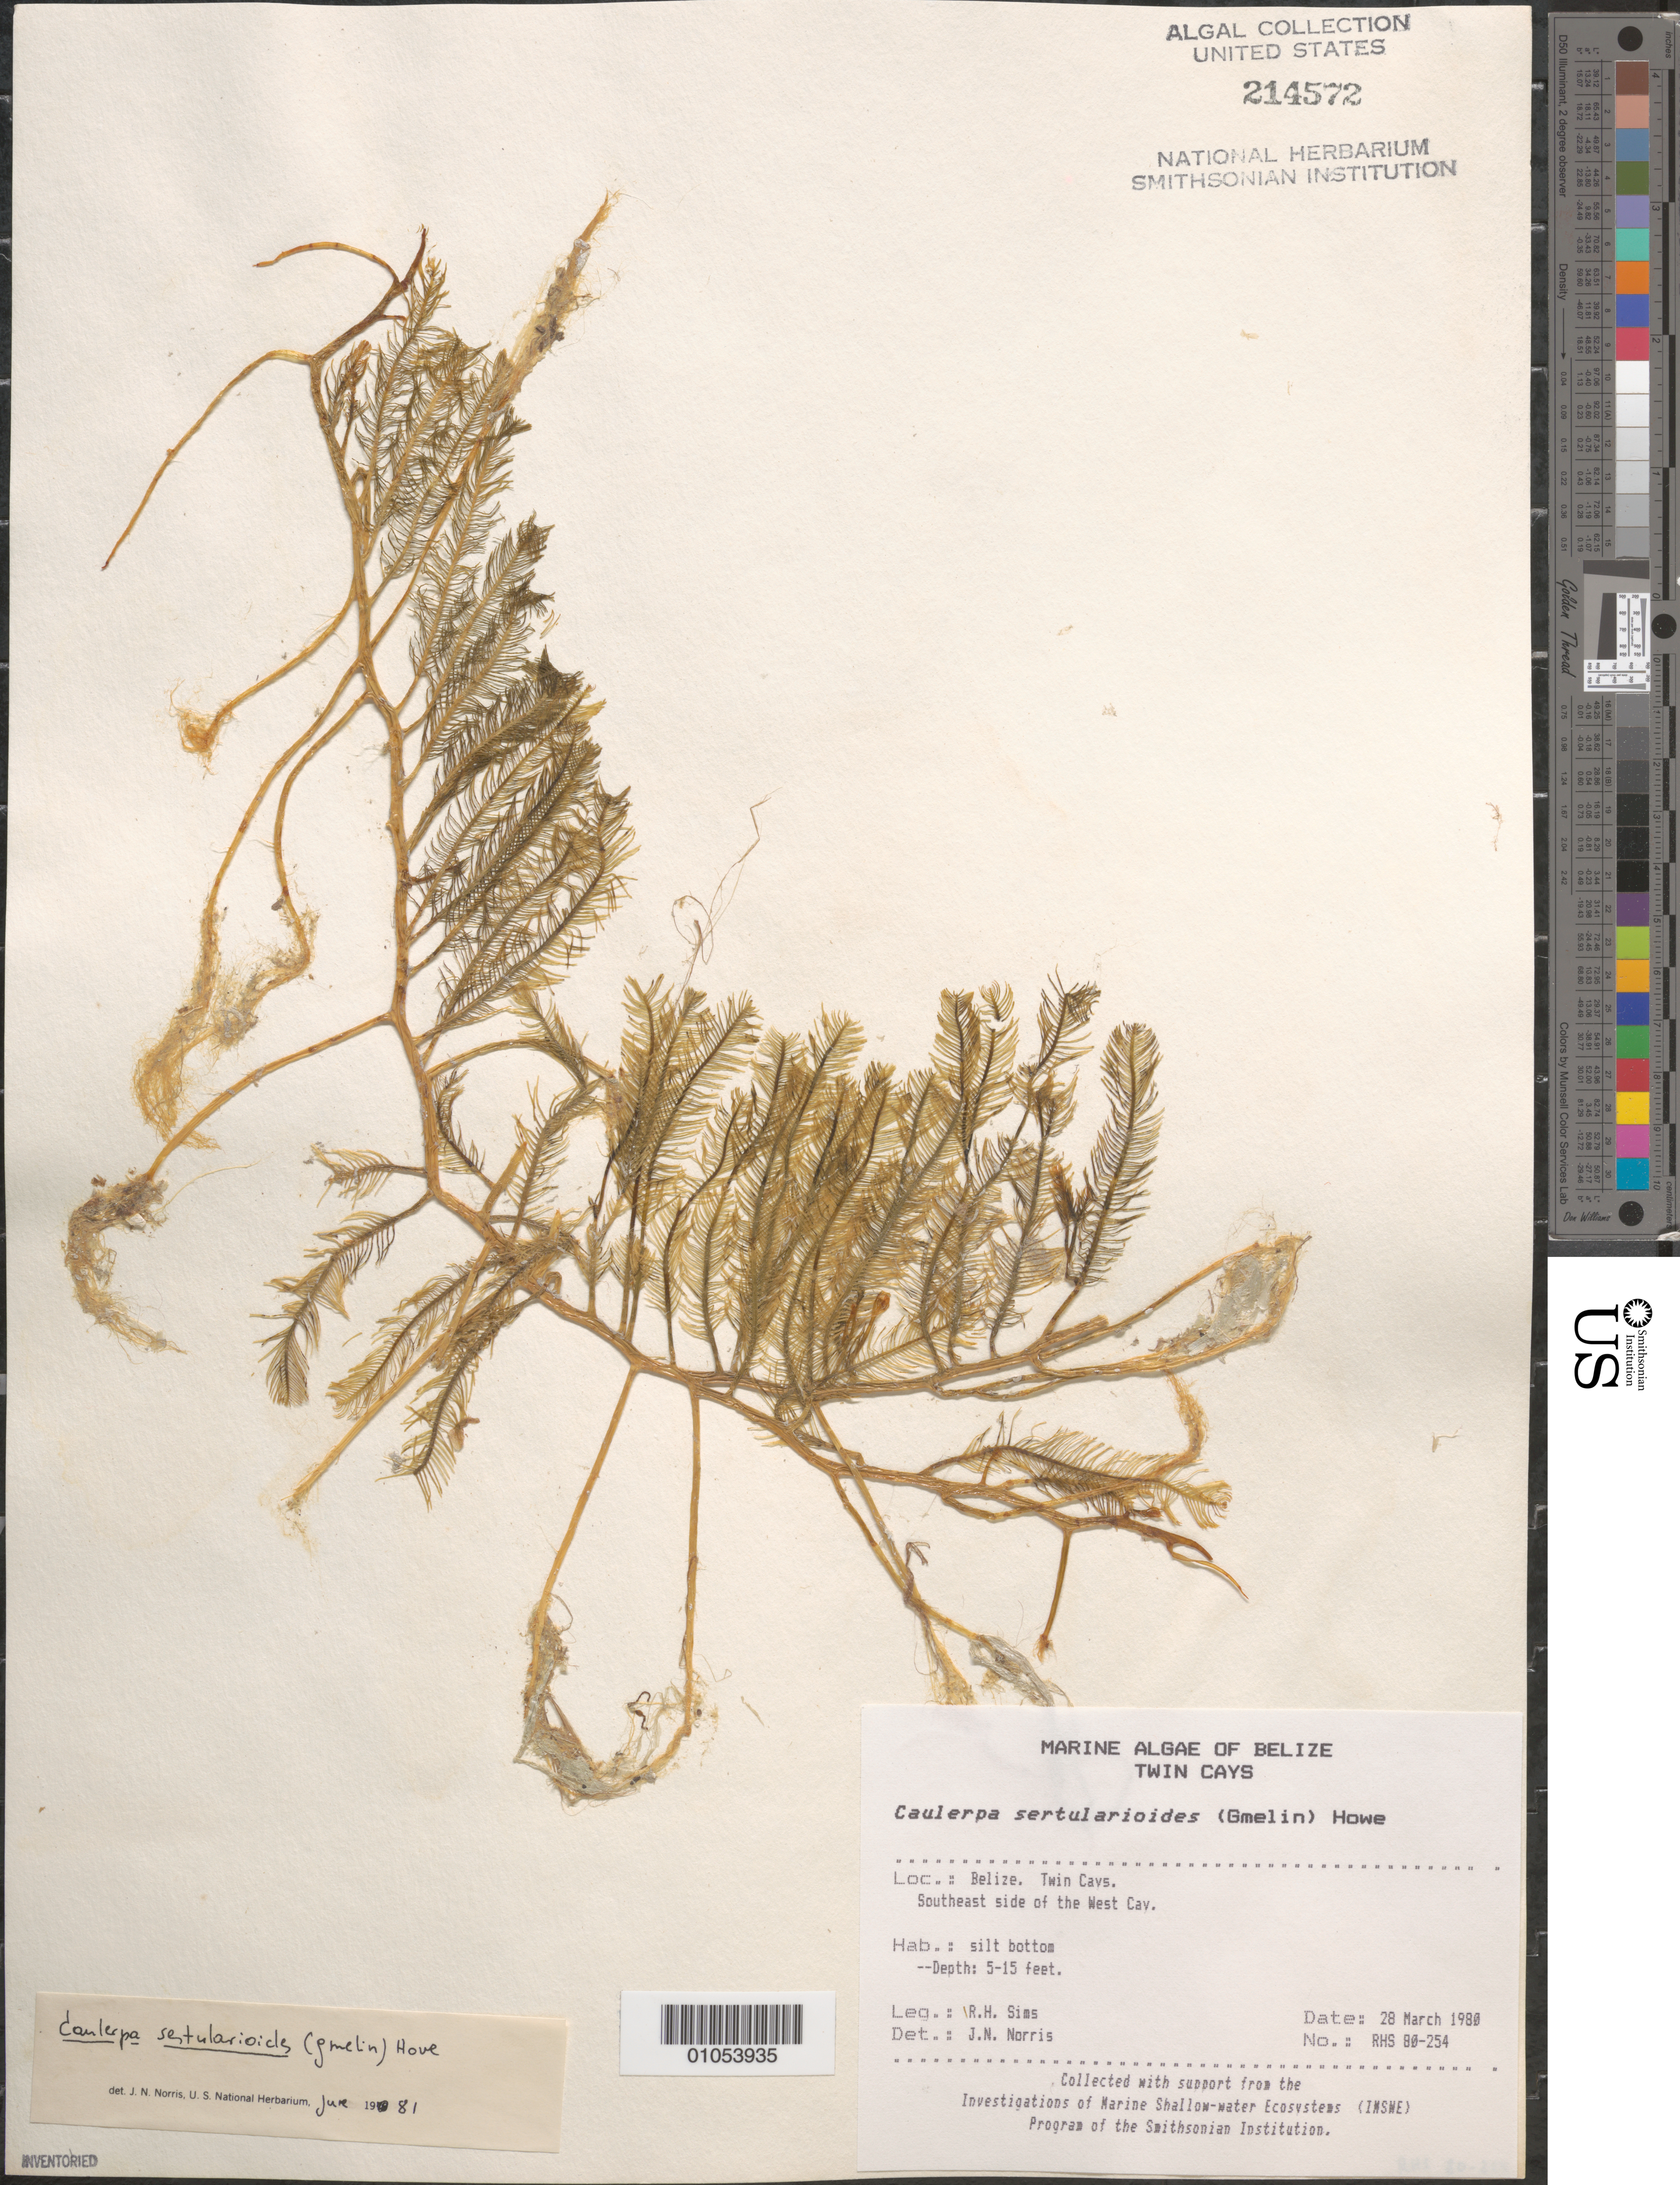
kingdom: Plantae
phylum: Chlorophyta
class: Ulvophyceae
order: Bryopsidales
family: Caulerpaceae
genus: Caulerpa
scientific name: Caulerpa sertularioides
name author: (S.G. Gmel.) M. Howe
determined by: Norris, James N.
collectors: R. H. Sims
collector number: RHS 80-254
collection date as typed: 28 Mar 1980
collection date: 1980-03-28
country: Belize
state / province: Stann Creek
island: West Cay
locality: Southeast of West Cay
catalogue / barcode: US 214572